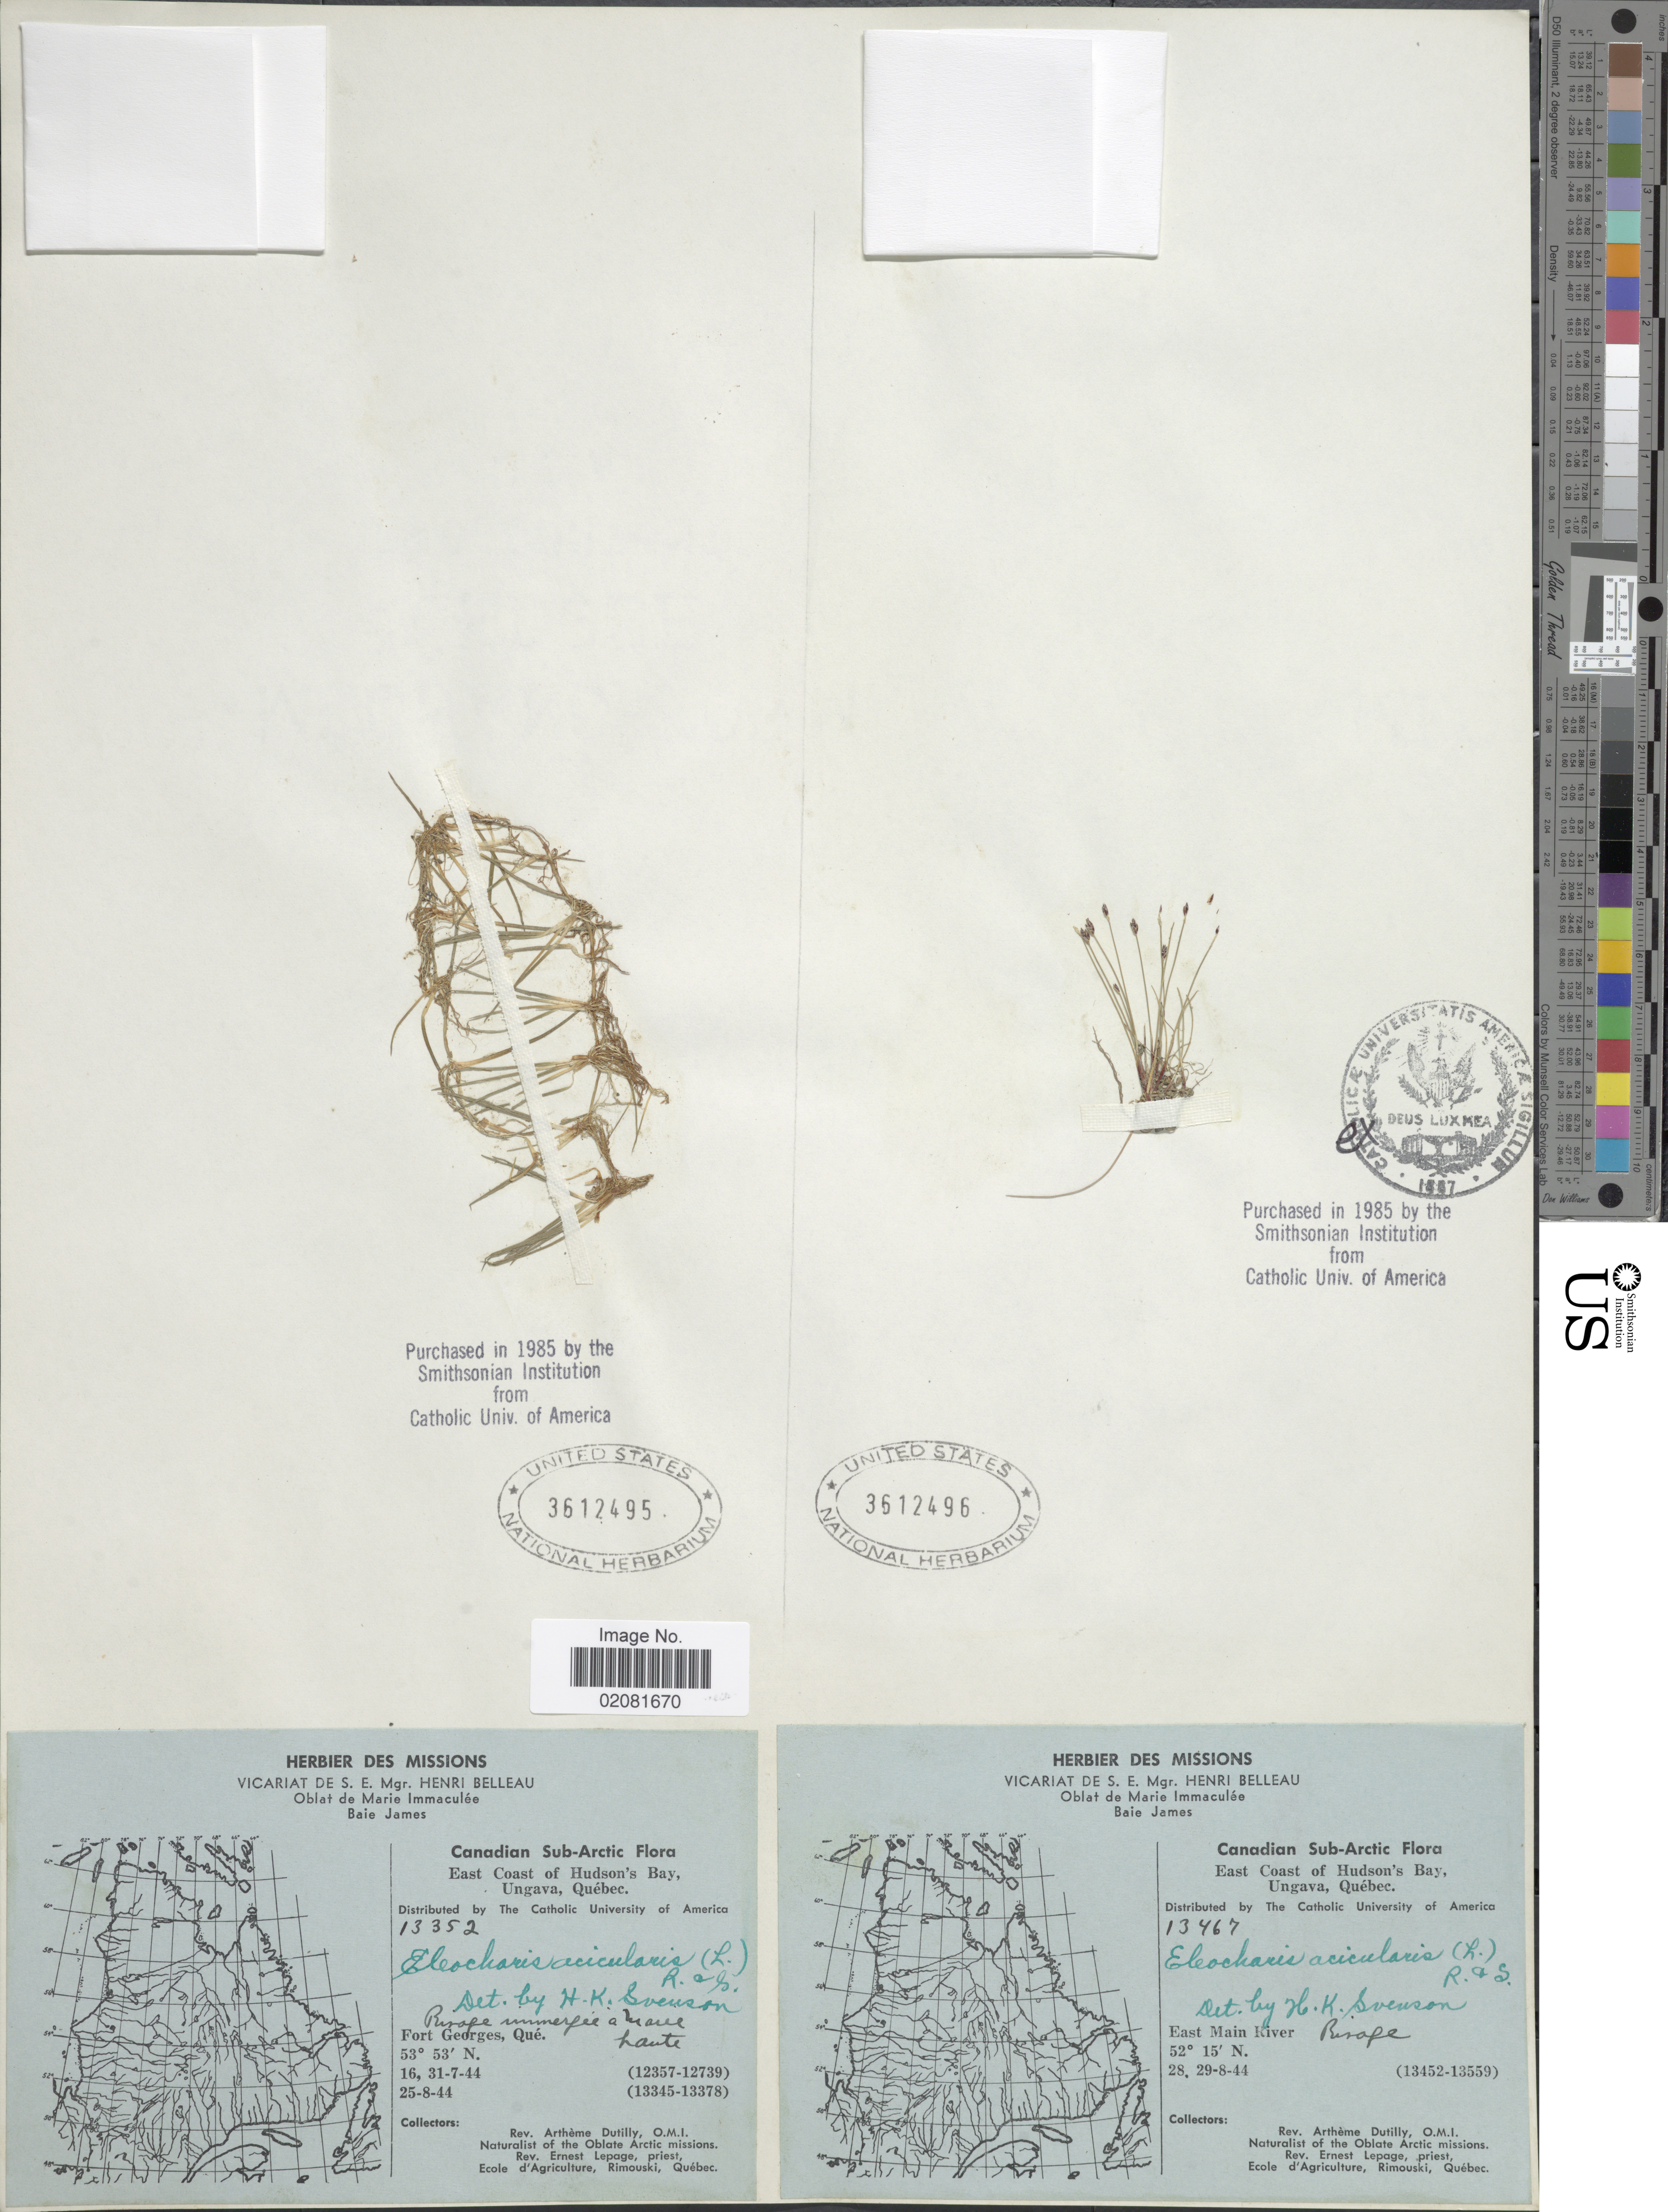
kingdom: Plantae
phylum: Tracheophyta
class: Liliopsida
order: Poales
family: Cyperaceae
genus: Eleocharis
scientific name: Eleocharis acicularis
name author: (L.) Roem. & Schult.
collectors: A. Dutilly & E. Lepage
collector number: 13467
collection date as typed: Transcribed d/m/y: 28/8/44 to 29/8/44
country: Canada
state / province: Quebec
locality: Canadian Sub-Arctic. East Coast of Hudson's Bay, Ungava. East Main River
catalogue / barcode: US 3612496-2